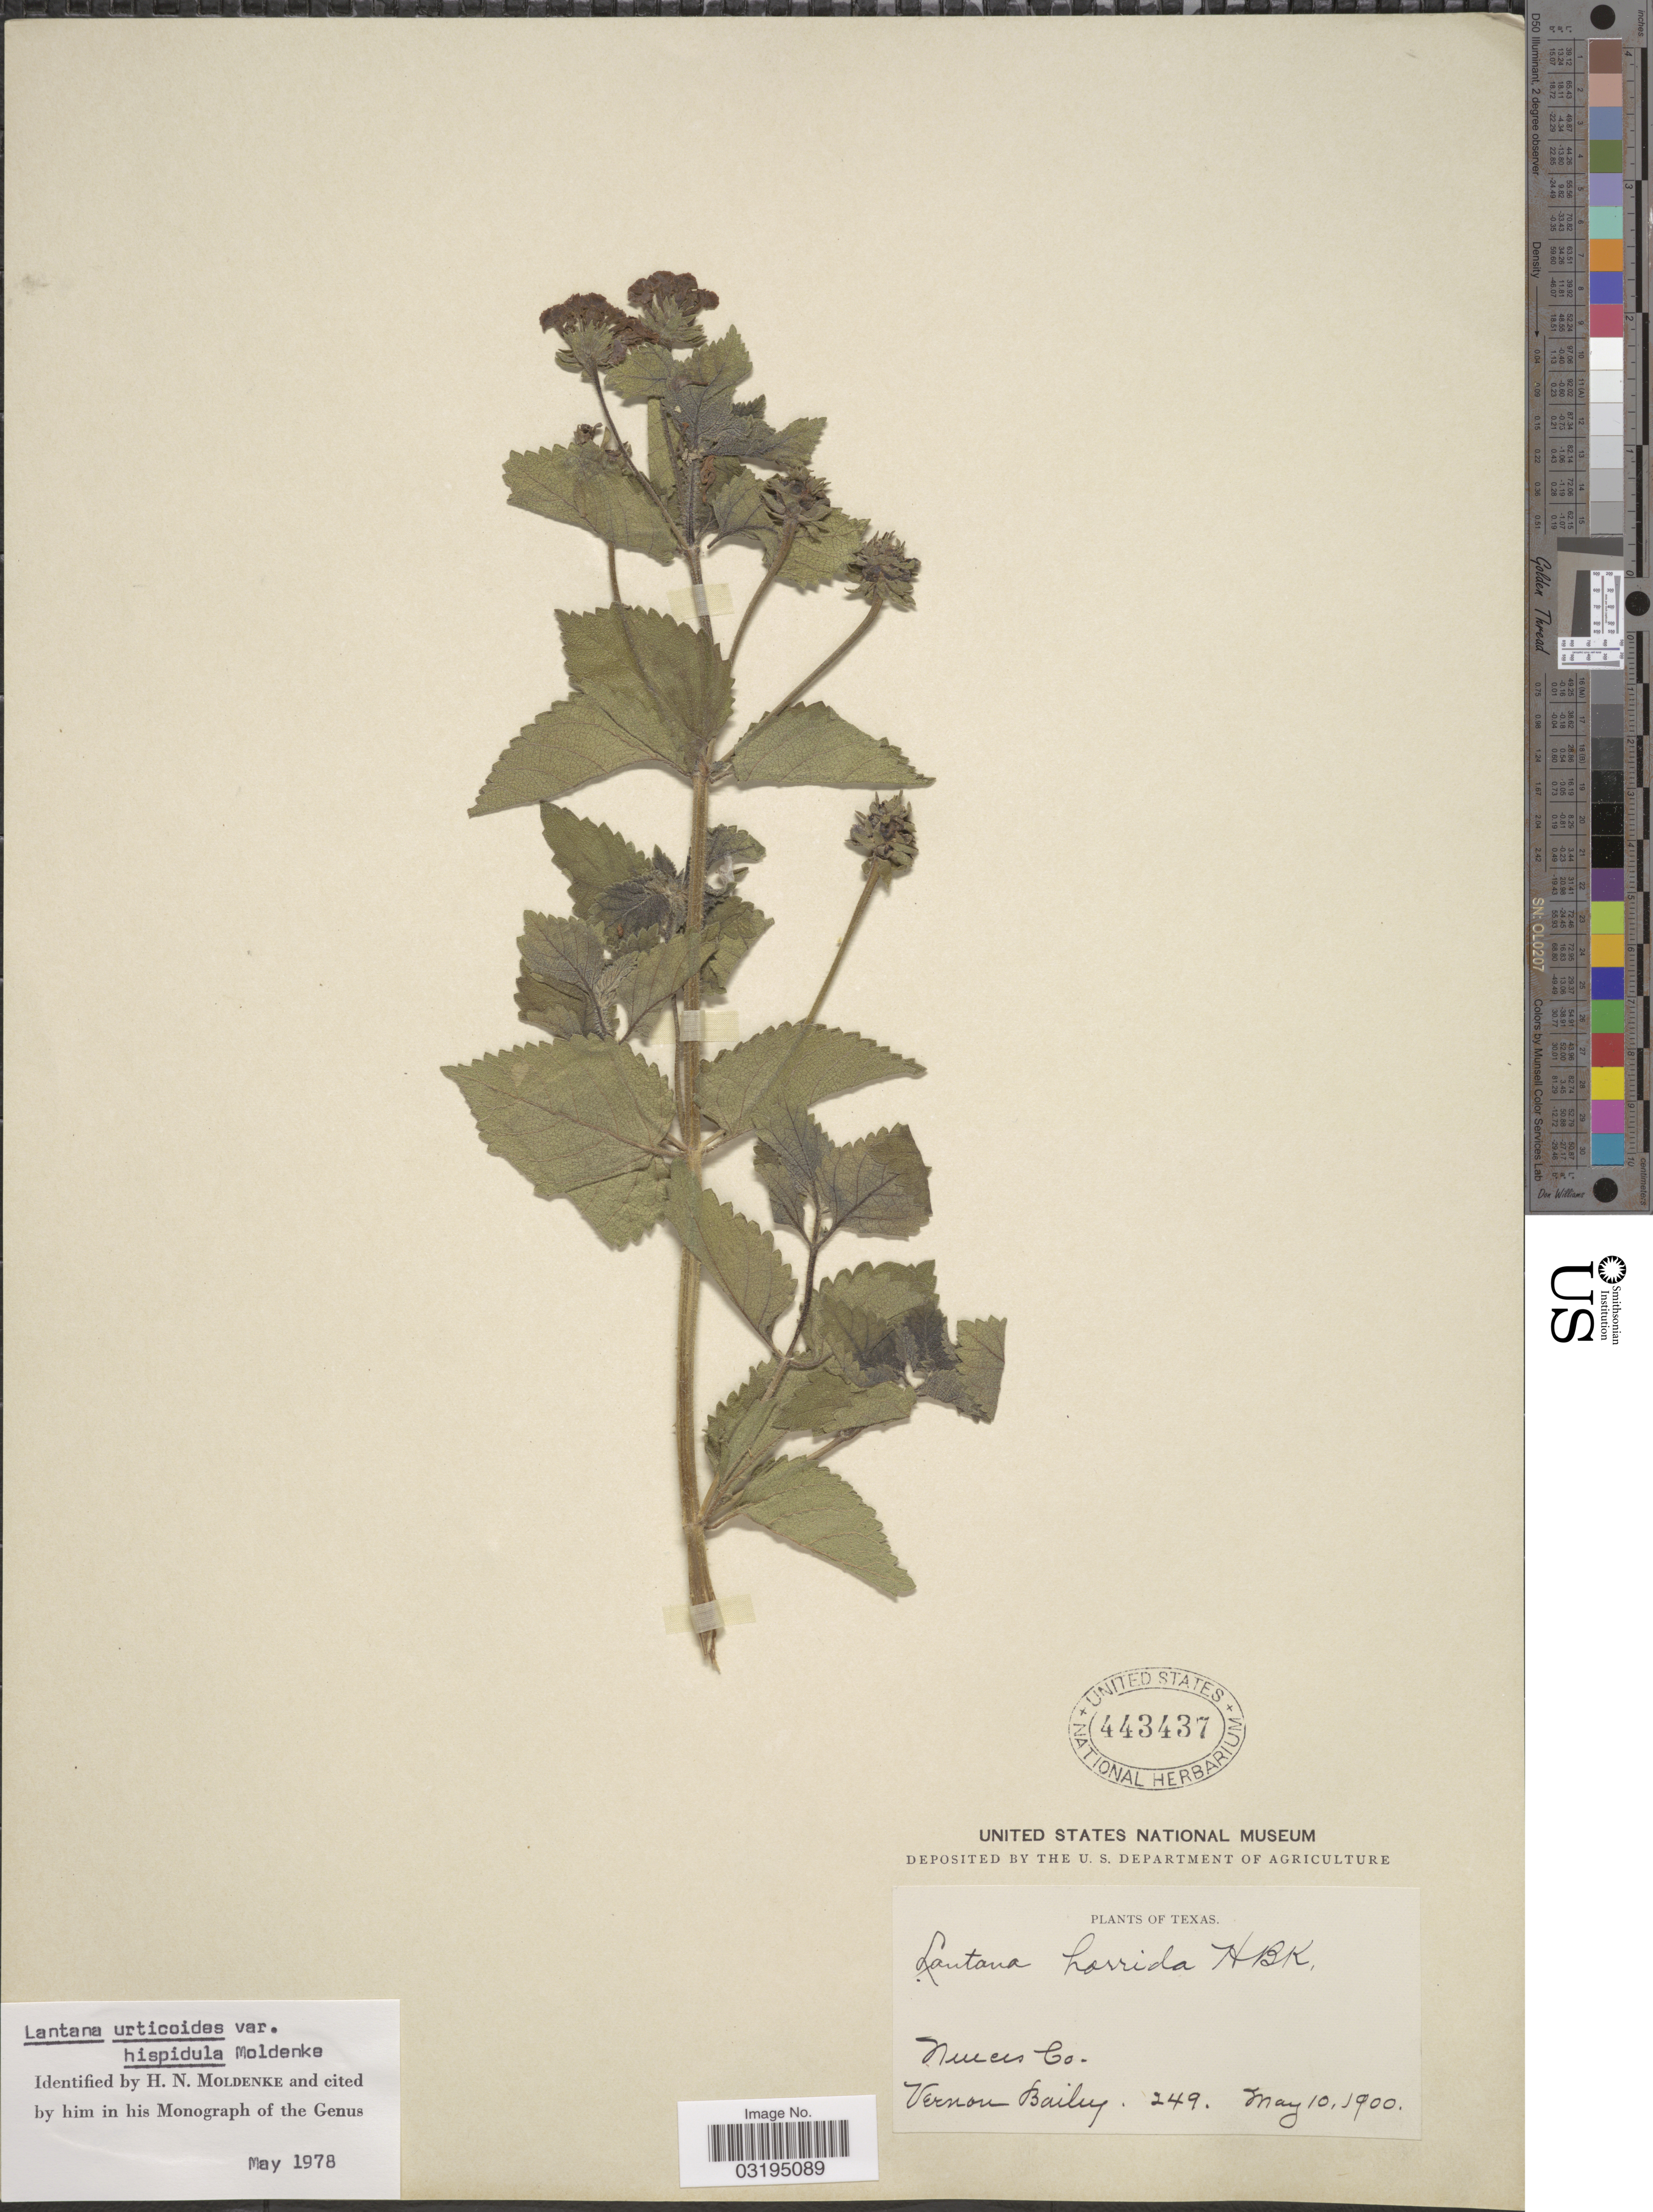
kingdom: Plantae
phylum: Tracheophyta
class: Magnoliopsida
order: Lamiales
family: Verbenaceae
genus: Lantana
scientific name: Lantana urticoides var. hispidula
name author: Moldenke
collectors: V. O. Bailey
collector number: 249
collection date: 1900-05-10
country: United States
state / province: Texas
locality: Nueces Co.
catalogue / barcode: US 443437